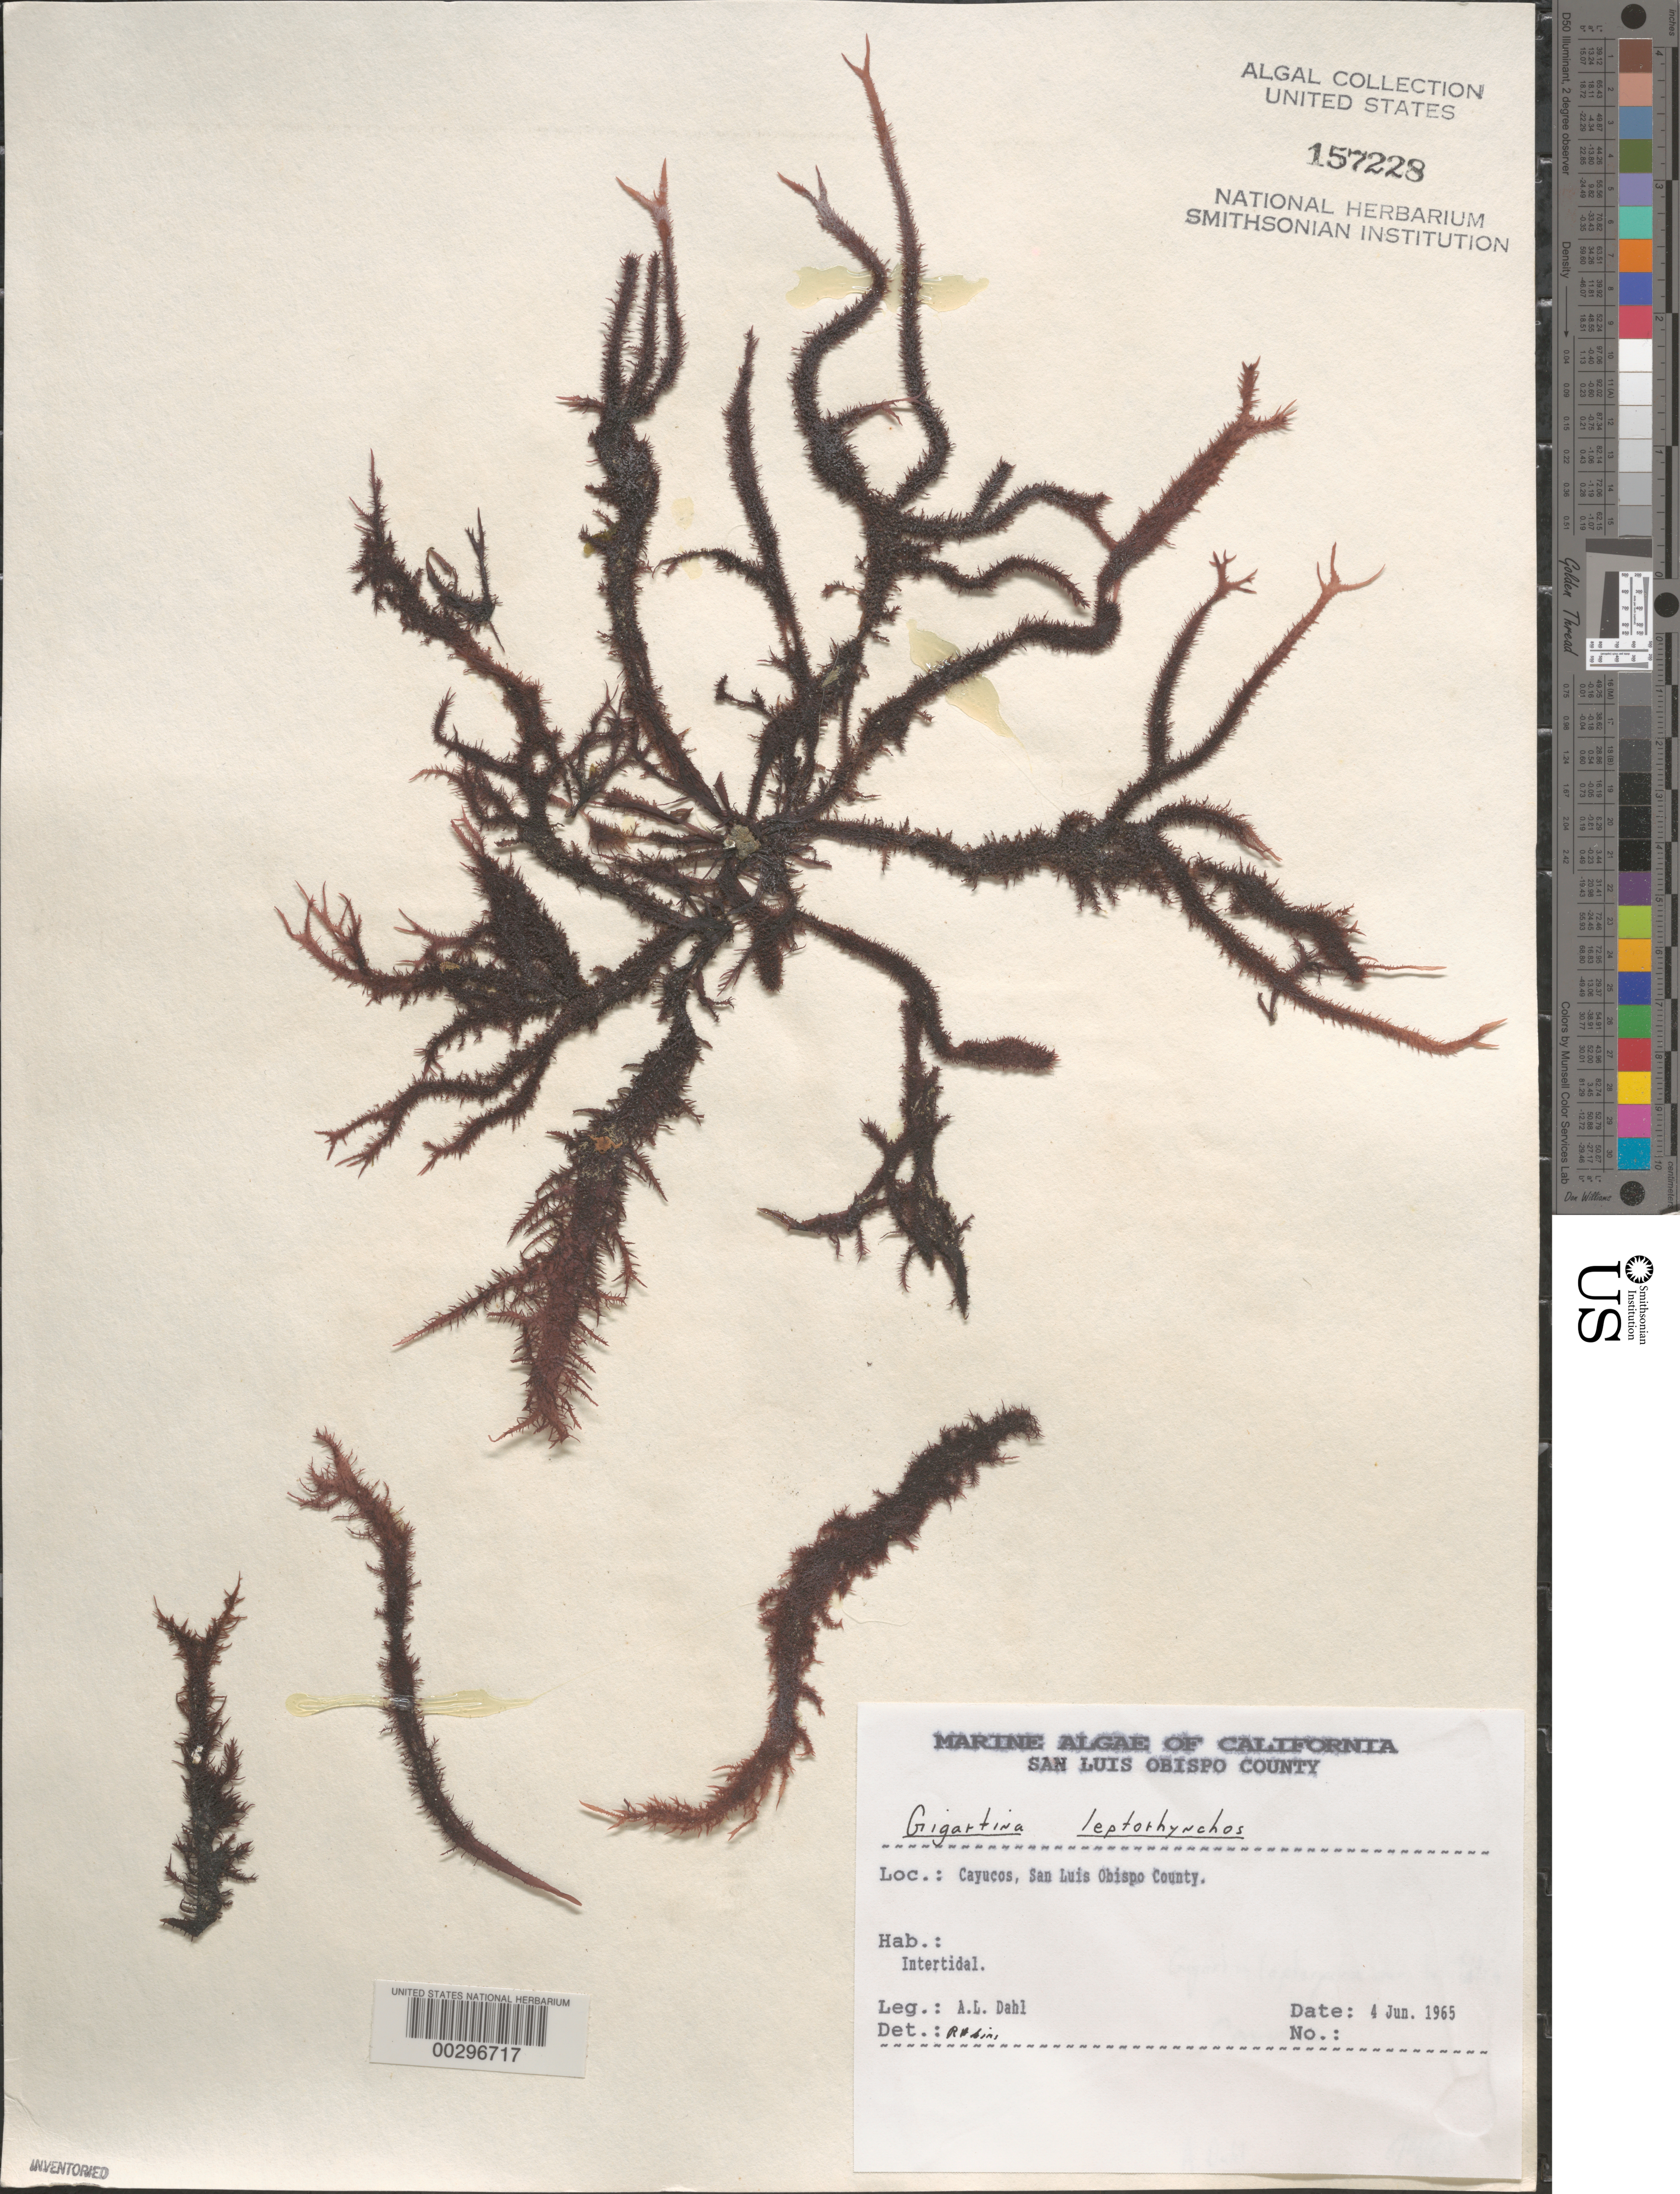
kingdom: Plantae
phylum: Rhodophyta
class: Florideophyceae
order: Gigartinales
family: Gigartinaceae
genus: Mazzaella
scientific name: Mazzaella leptorhynchos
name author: (J. Agardh) Leister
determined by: Algae name updating Project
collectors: A. Dahl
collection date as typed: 04 Jun 1965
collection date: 1965-06-04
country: United States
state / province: California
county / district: San Luis Obispo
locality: Cayucos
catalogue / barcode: US 157228